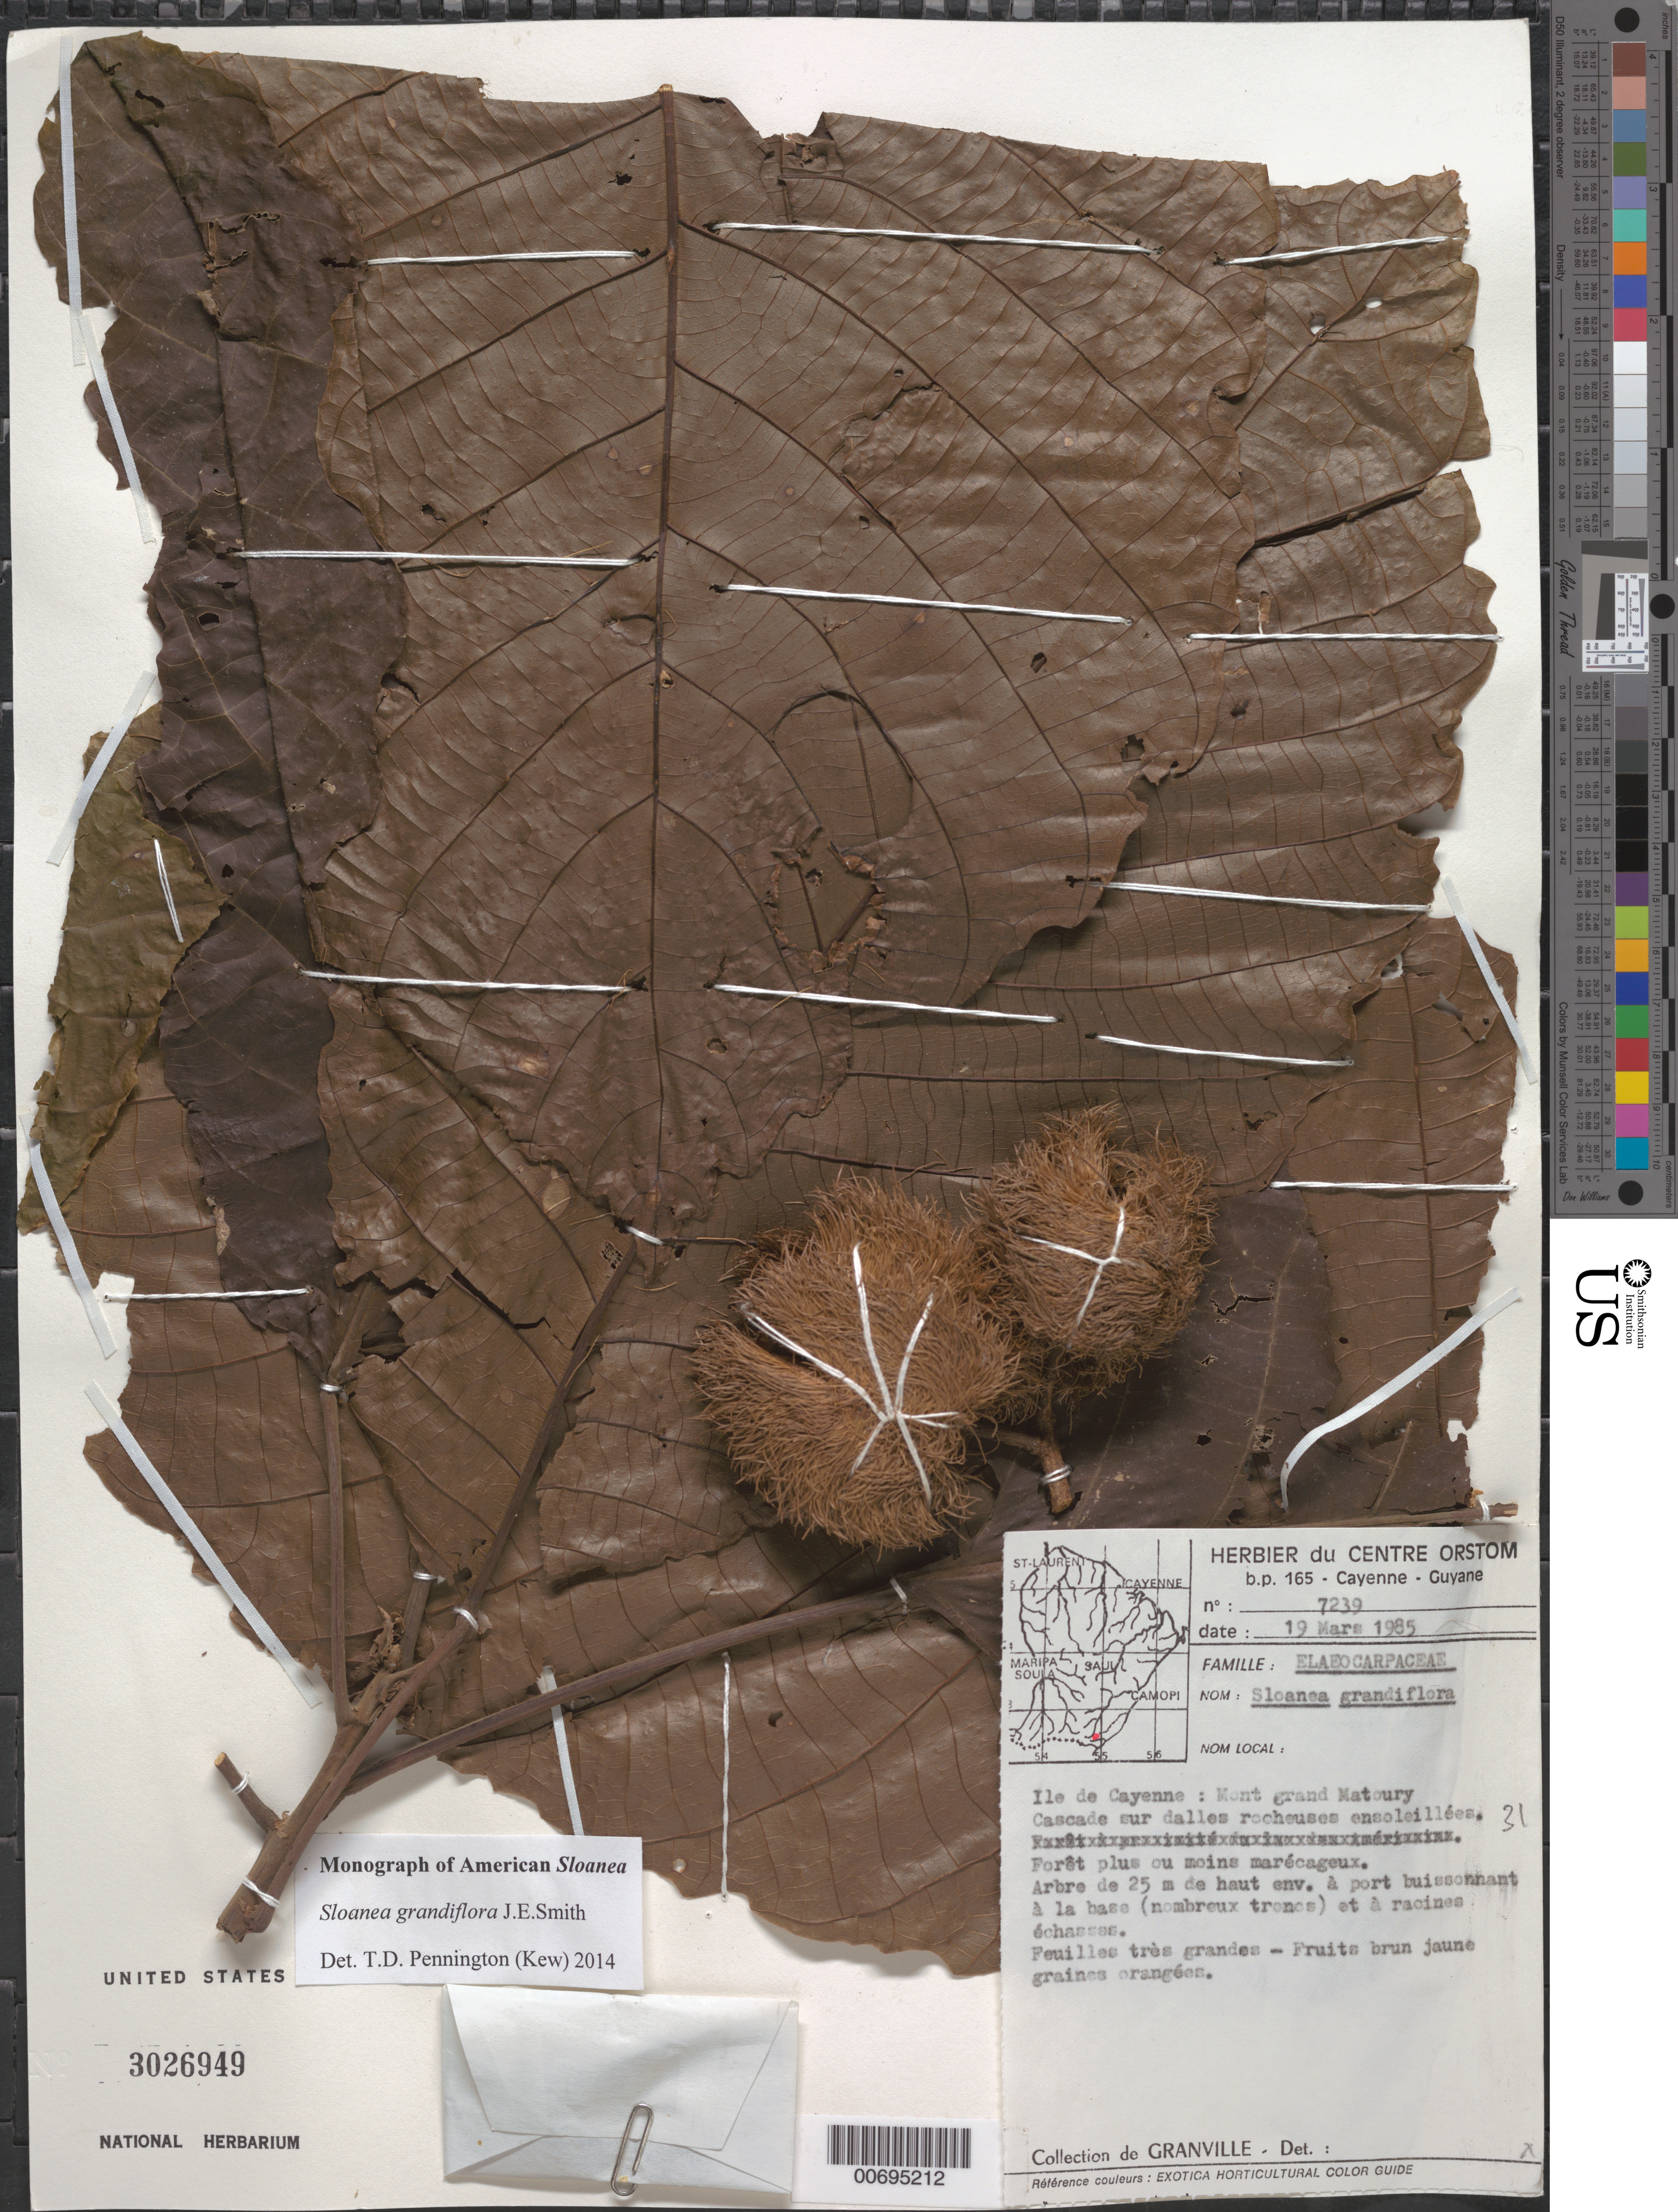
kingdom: Plantae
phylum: Tracheophyta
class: Magnoliopsida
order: Oxalidales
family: Elaeocarpaceae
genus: Sloanea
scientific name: Sloanea grandiflora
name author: Sm.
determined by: Pennington, T. D., (K)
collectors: J.-J. de Granville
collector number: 7239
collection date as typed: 19-Mar-85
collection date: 1985-03-19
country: French Guiana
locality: Ile de Cayenne, Mont Grand Matoury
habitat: Cascade sur dalles rocheuses ensoleillées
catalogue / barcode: US 3026949